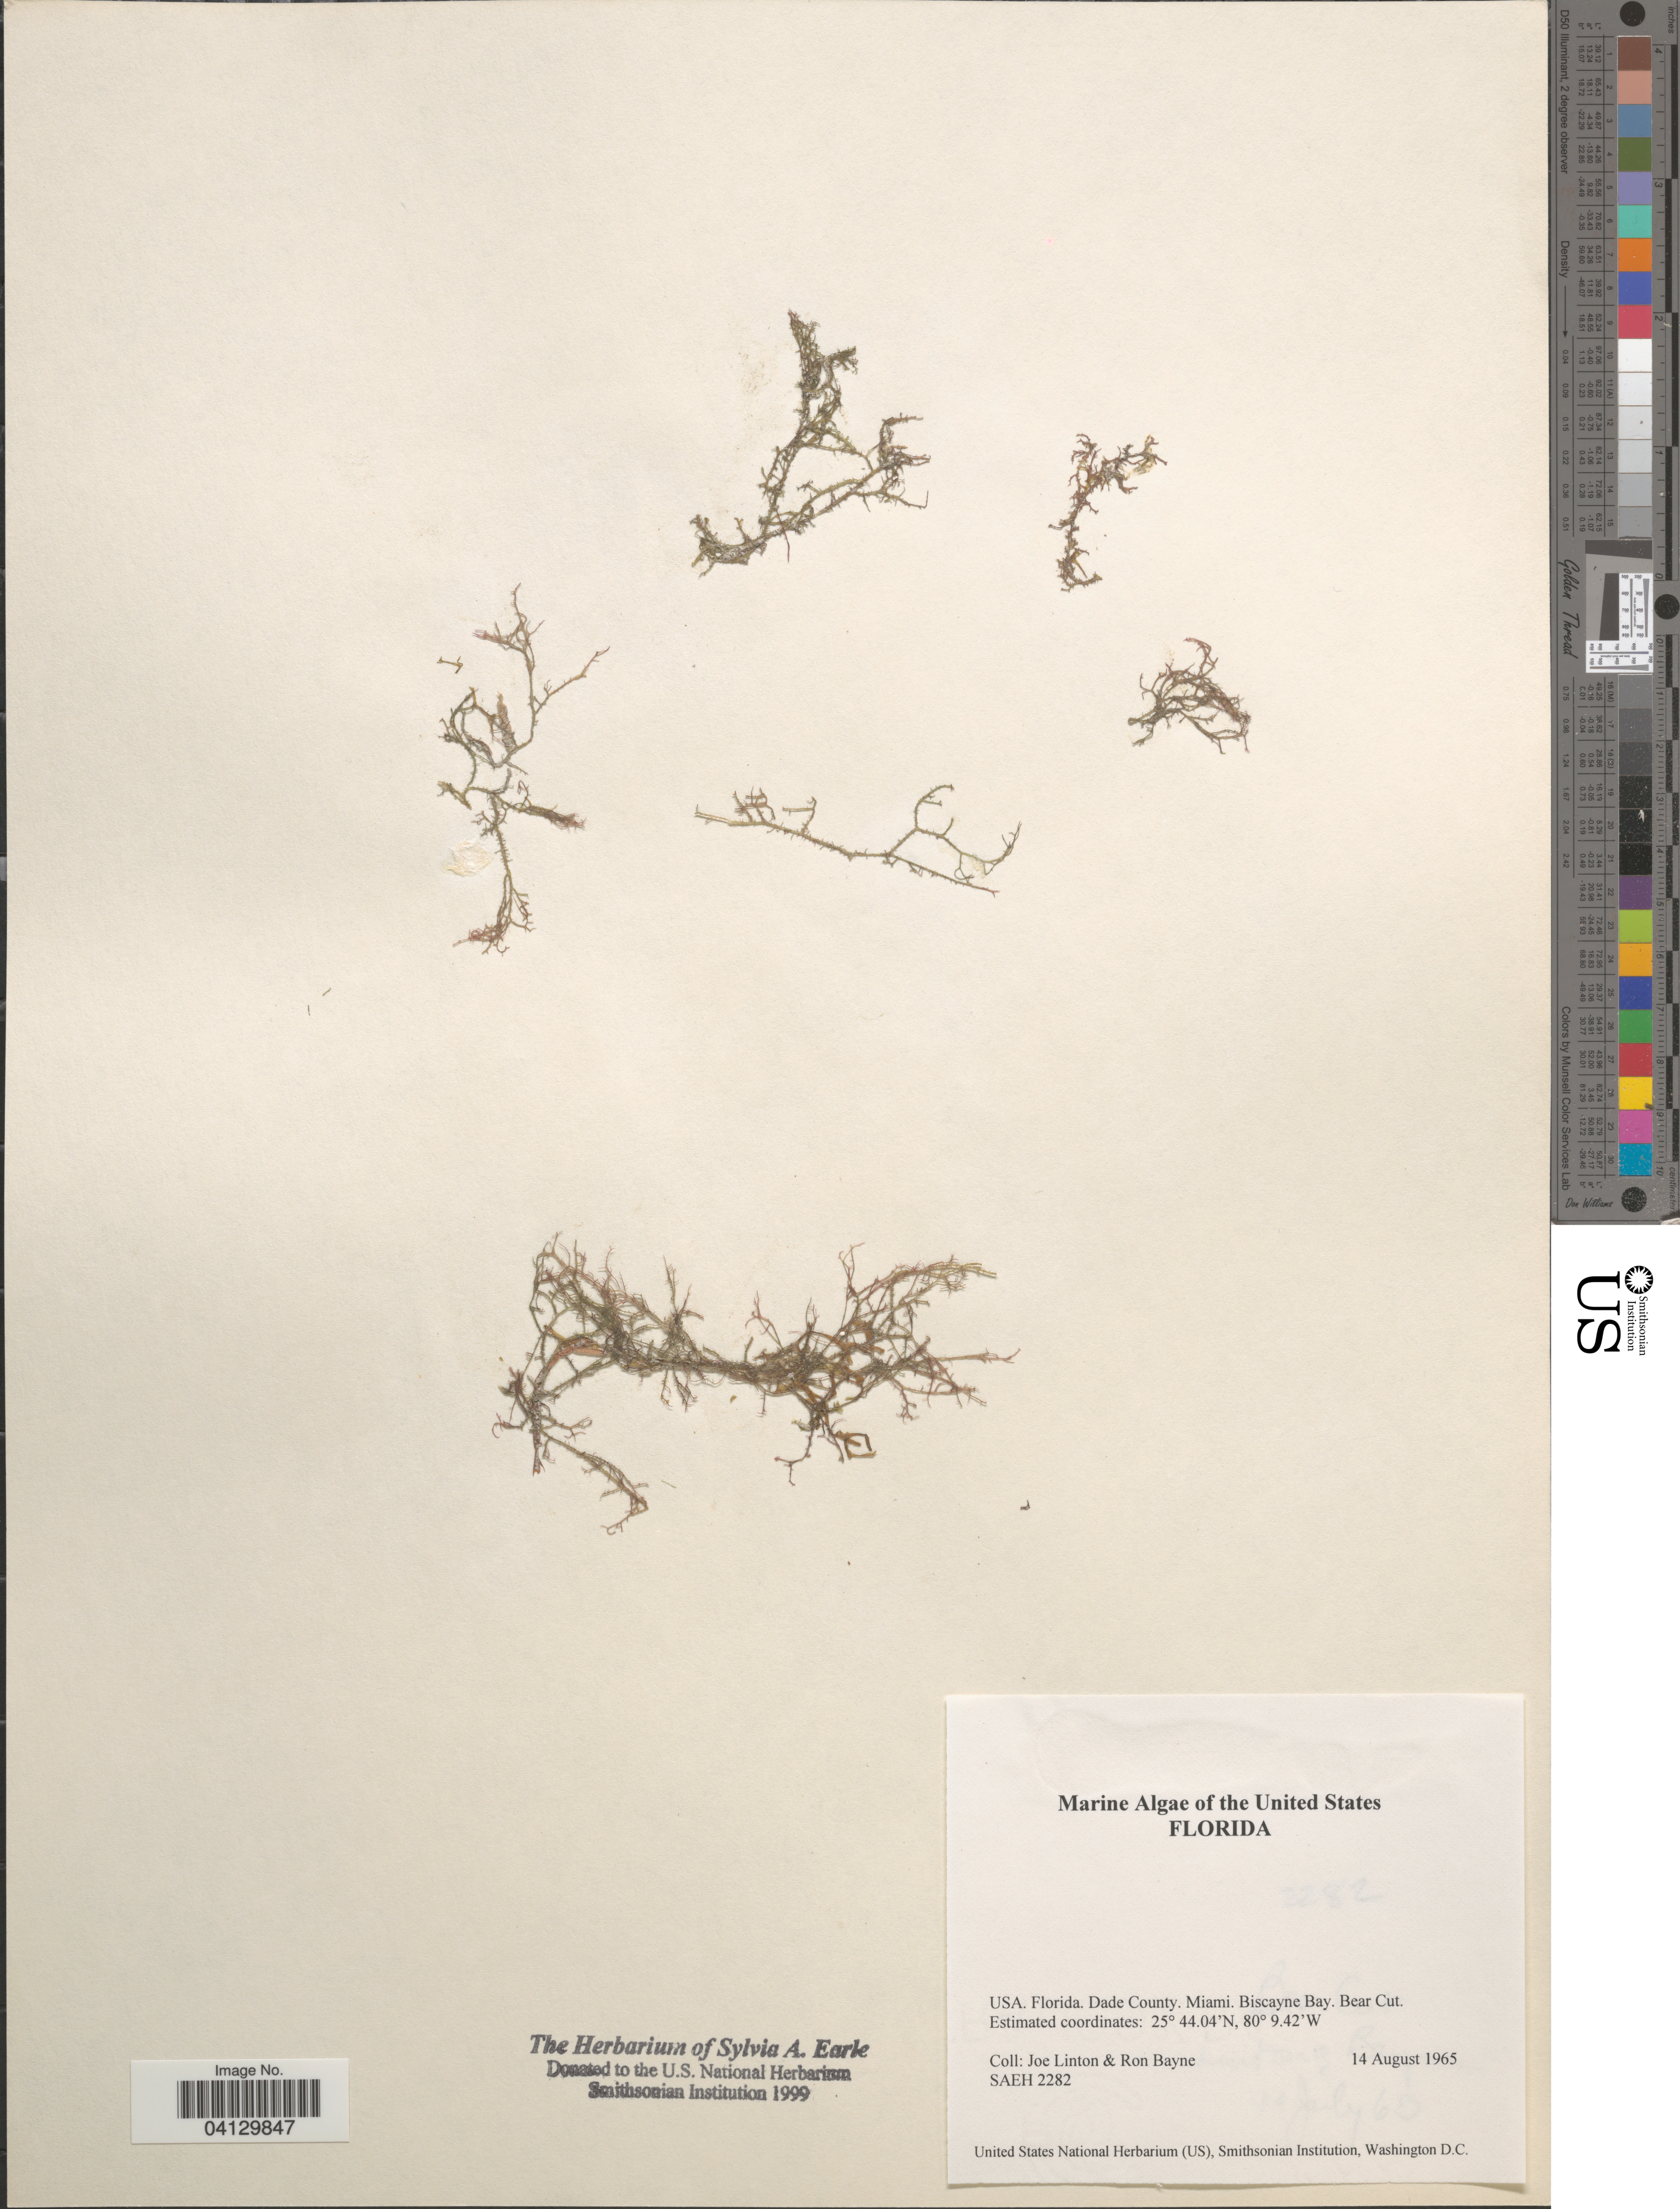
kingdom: Plantae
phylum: Rhodophyta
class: Florideophyceae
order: Corallinales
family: Corallinaceae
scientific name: Crustose Coralline Algae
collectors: J. Linton & R. Bayne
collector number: SAEH2282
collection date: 1965-08-14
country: United States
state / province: Florida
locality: Dade County. Miami. Biscayne Bay. Bear Cut.